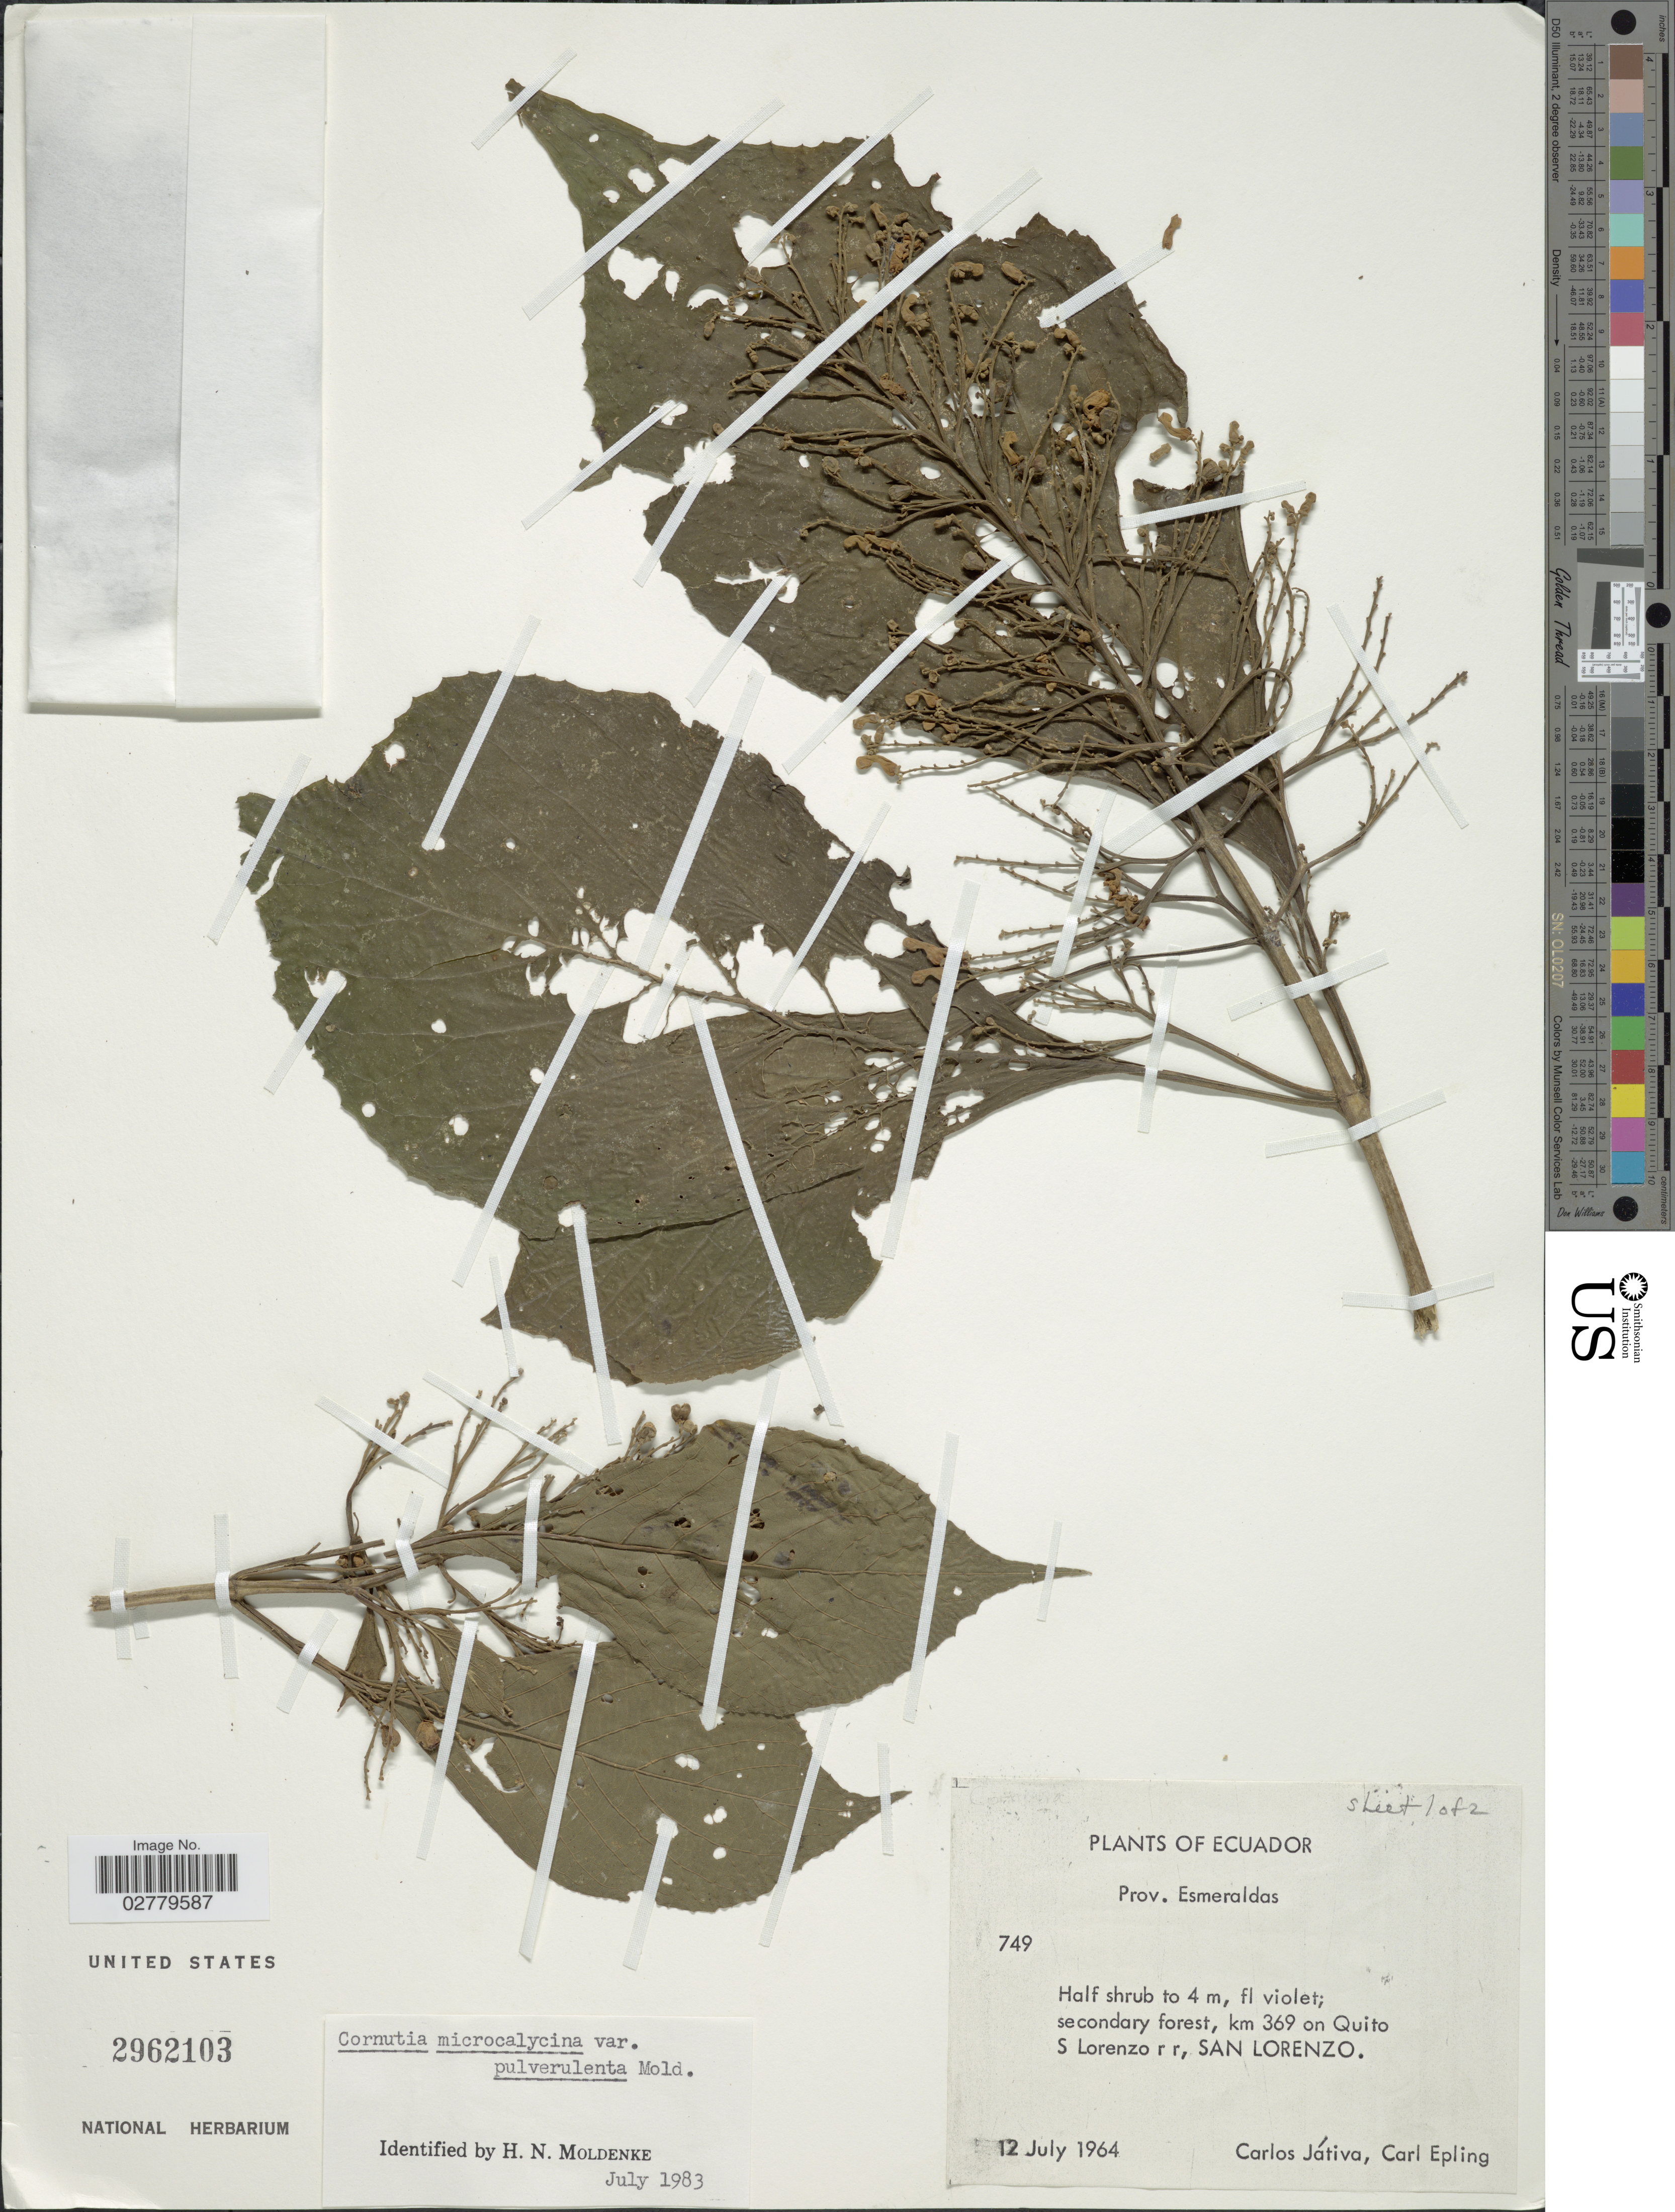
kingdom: Plantae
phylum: Tracheophyta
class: Magnoliopsida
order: Lamiales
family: Lamiaceae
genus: Cornutia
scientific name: Cornutia microcalycina var. pulverulenta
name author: Moldenke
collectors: C. D. Játiva & C. C. Epling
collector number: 749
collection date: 1964-07-12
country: Ecuador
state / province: Esmeraldas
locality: Secondary forest, km 369 on Quito S Lorenzo r r, San Lorenzo.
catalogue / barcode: US 2962103